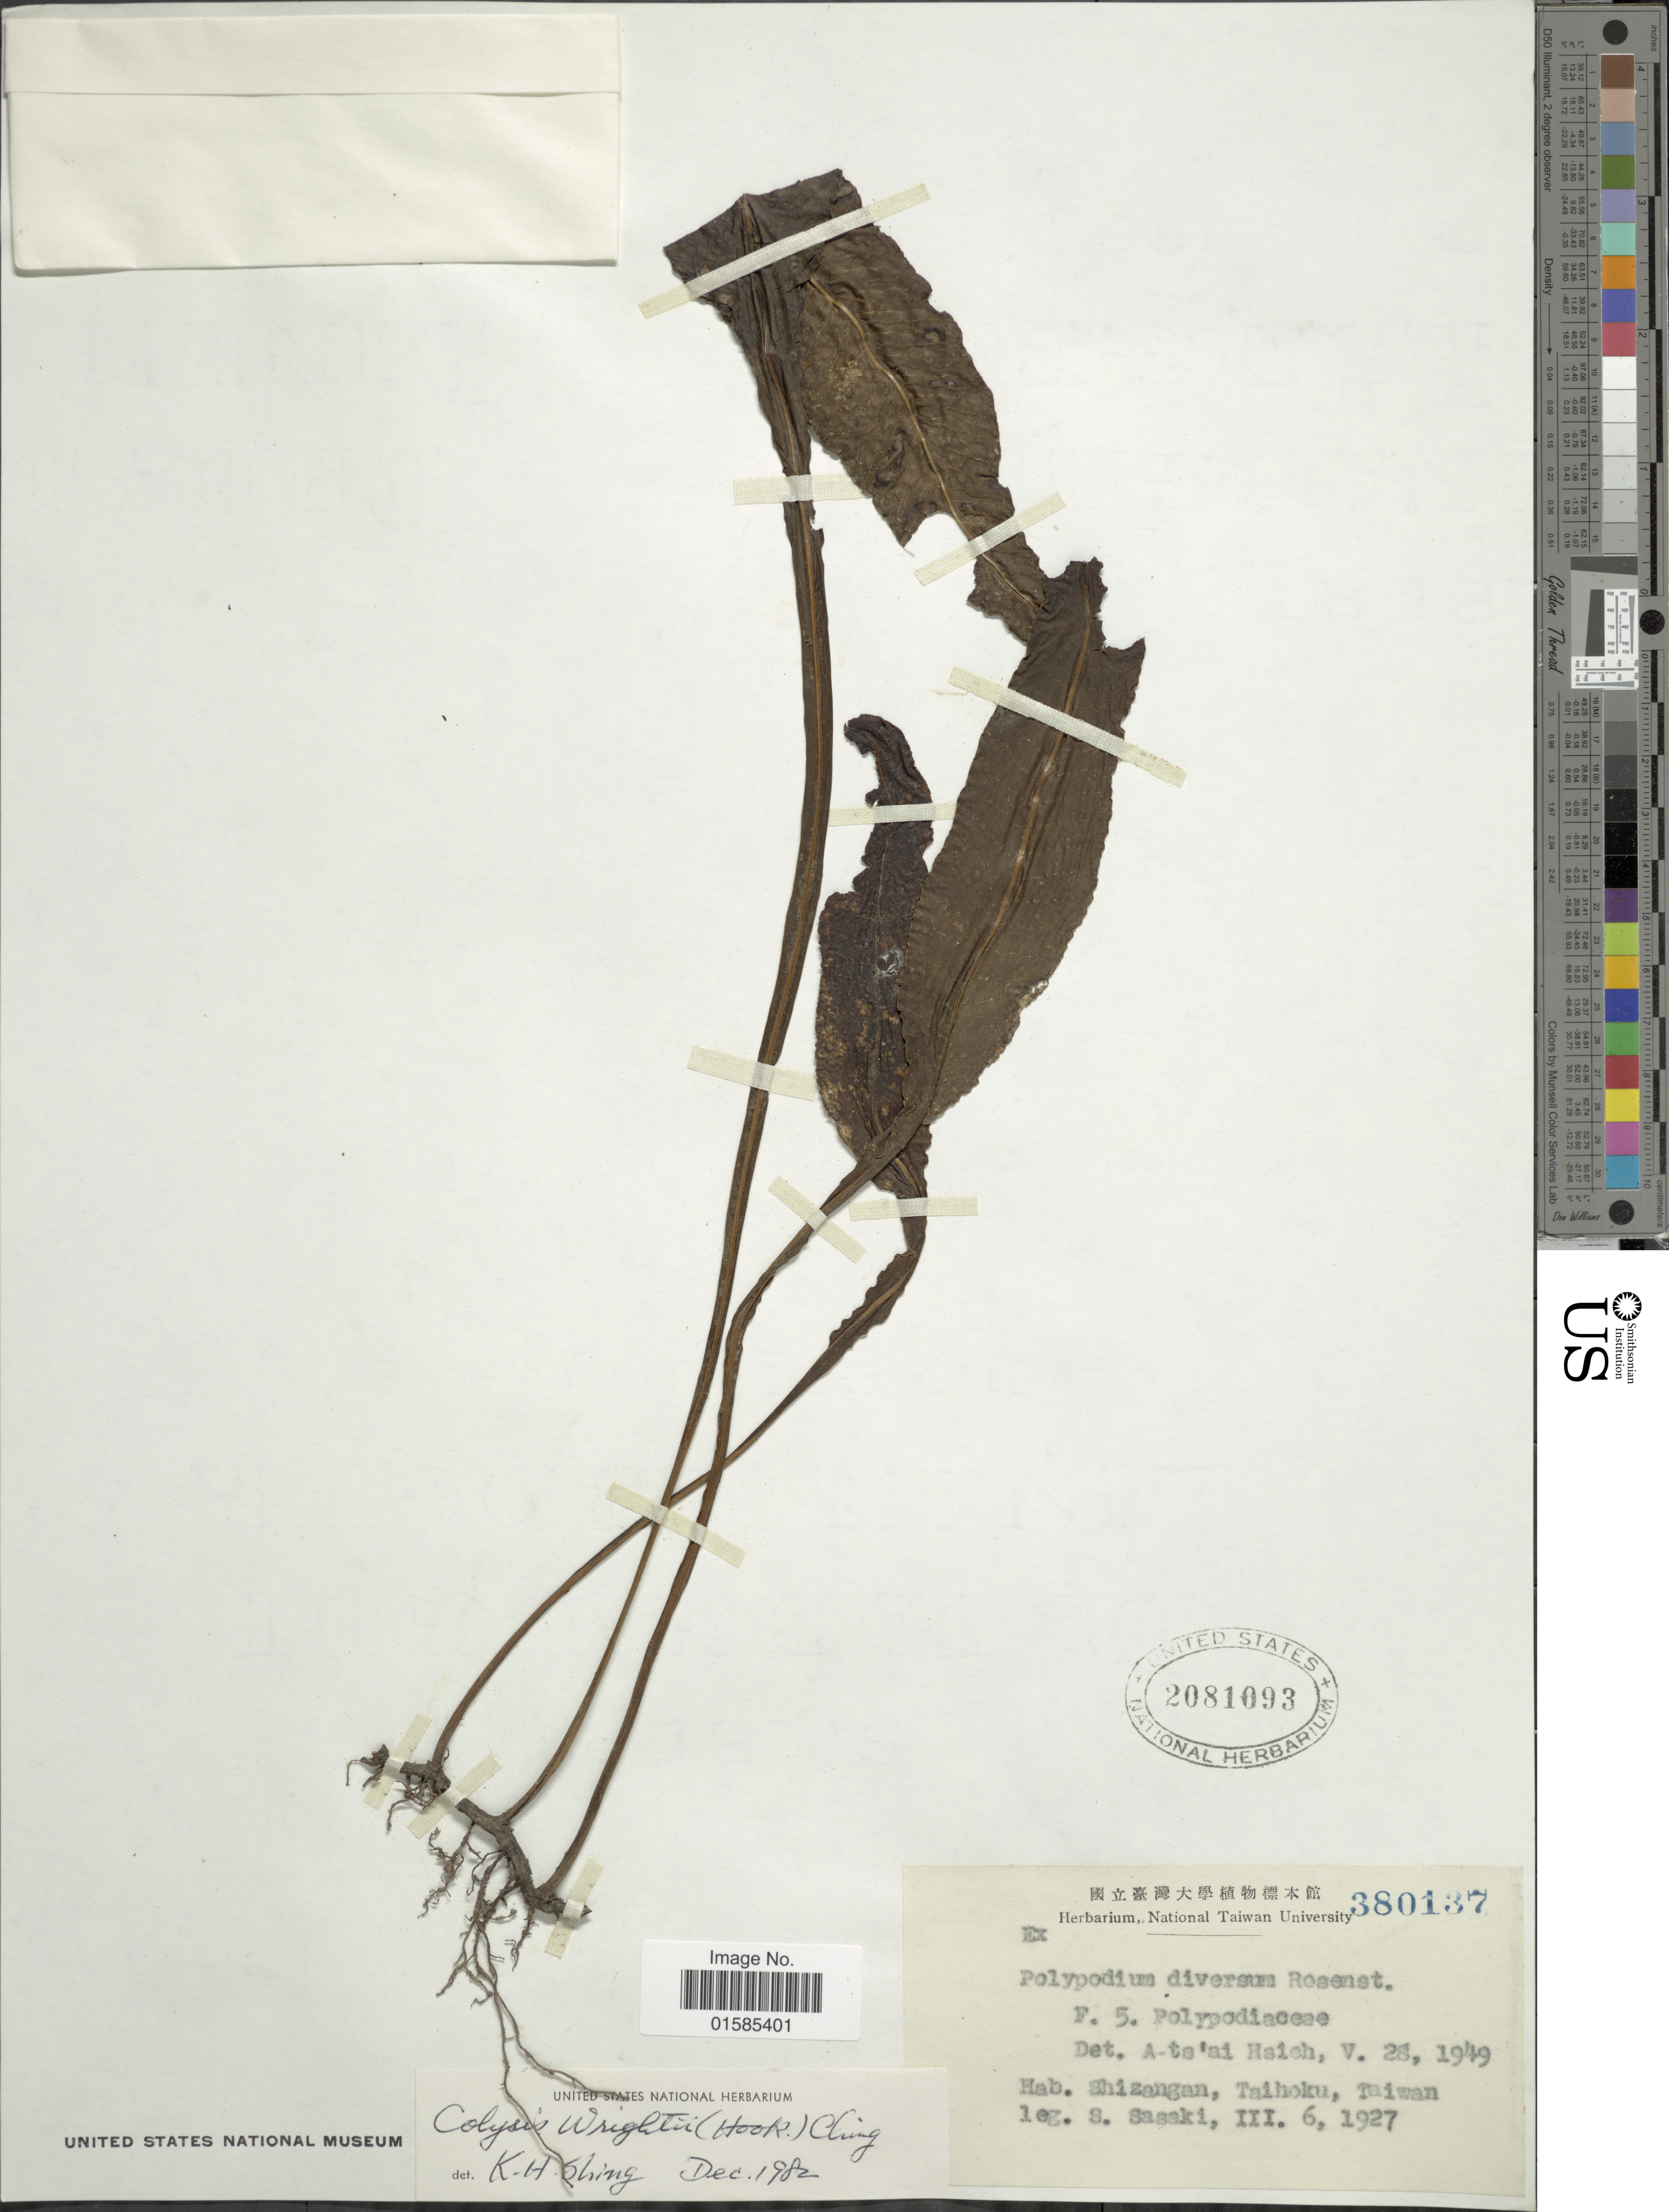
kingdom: Plantae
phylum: Tracheophyta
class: Polypodiopsida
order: Polypodiales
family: Polypodiaceae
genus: Leptochilus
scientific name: Leptochilus wrightii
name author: (Hook.) X.C. Zhang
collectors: S. Sasaki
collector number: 380137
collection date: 1927-03-06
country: Taiwan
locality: Shizangan, Taihoku, Taiwan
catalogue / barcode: US 2081093